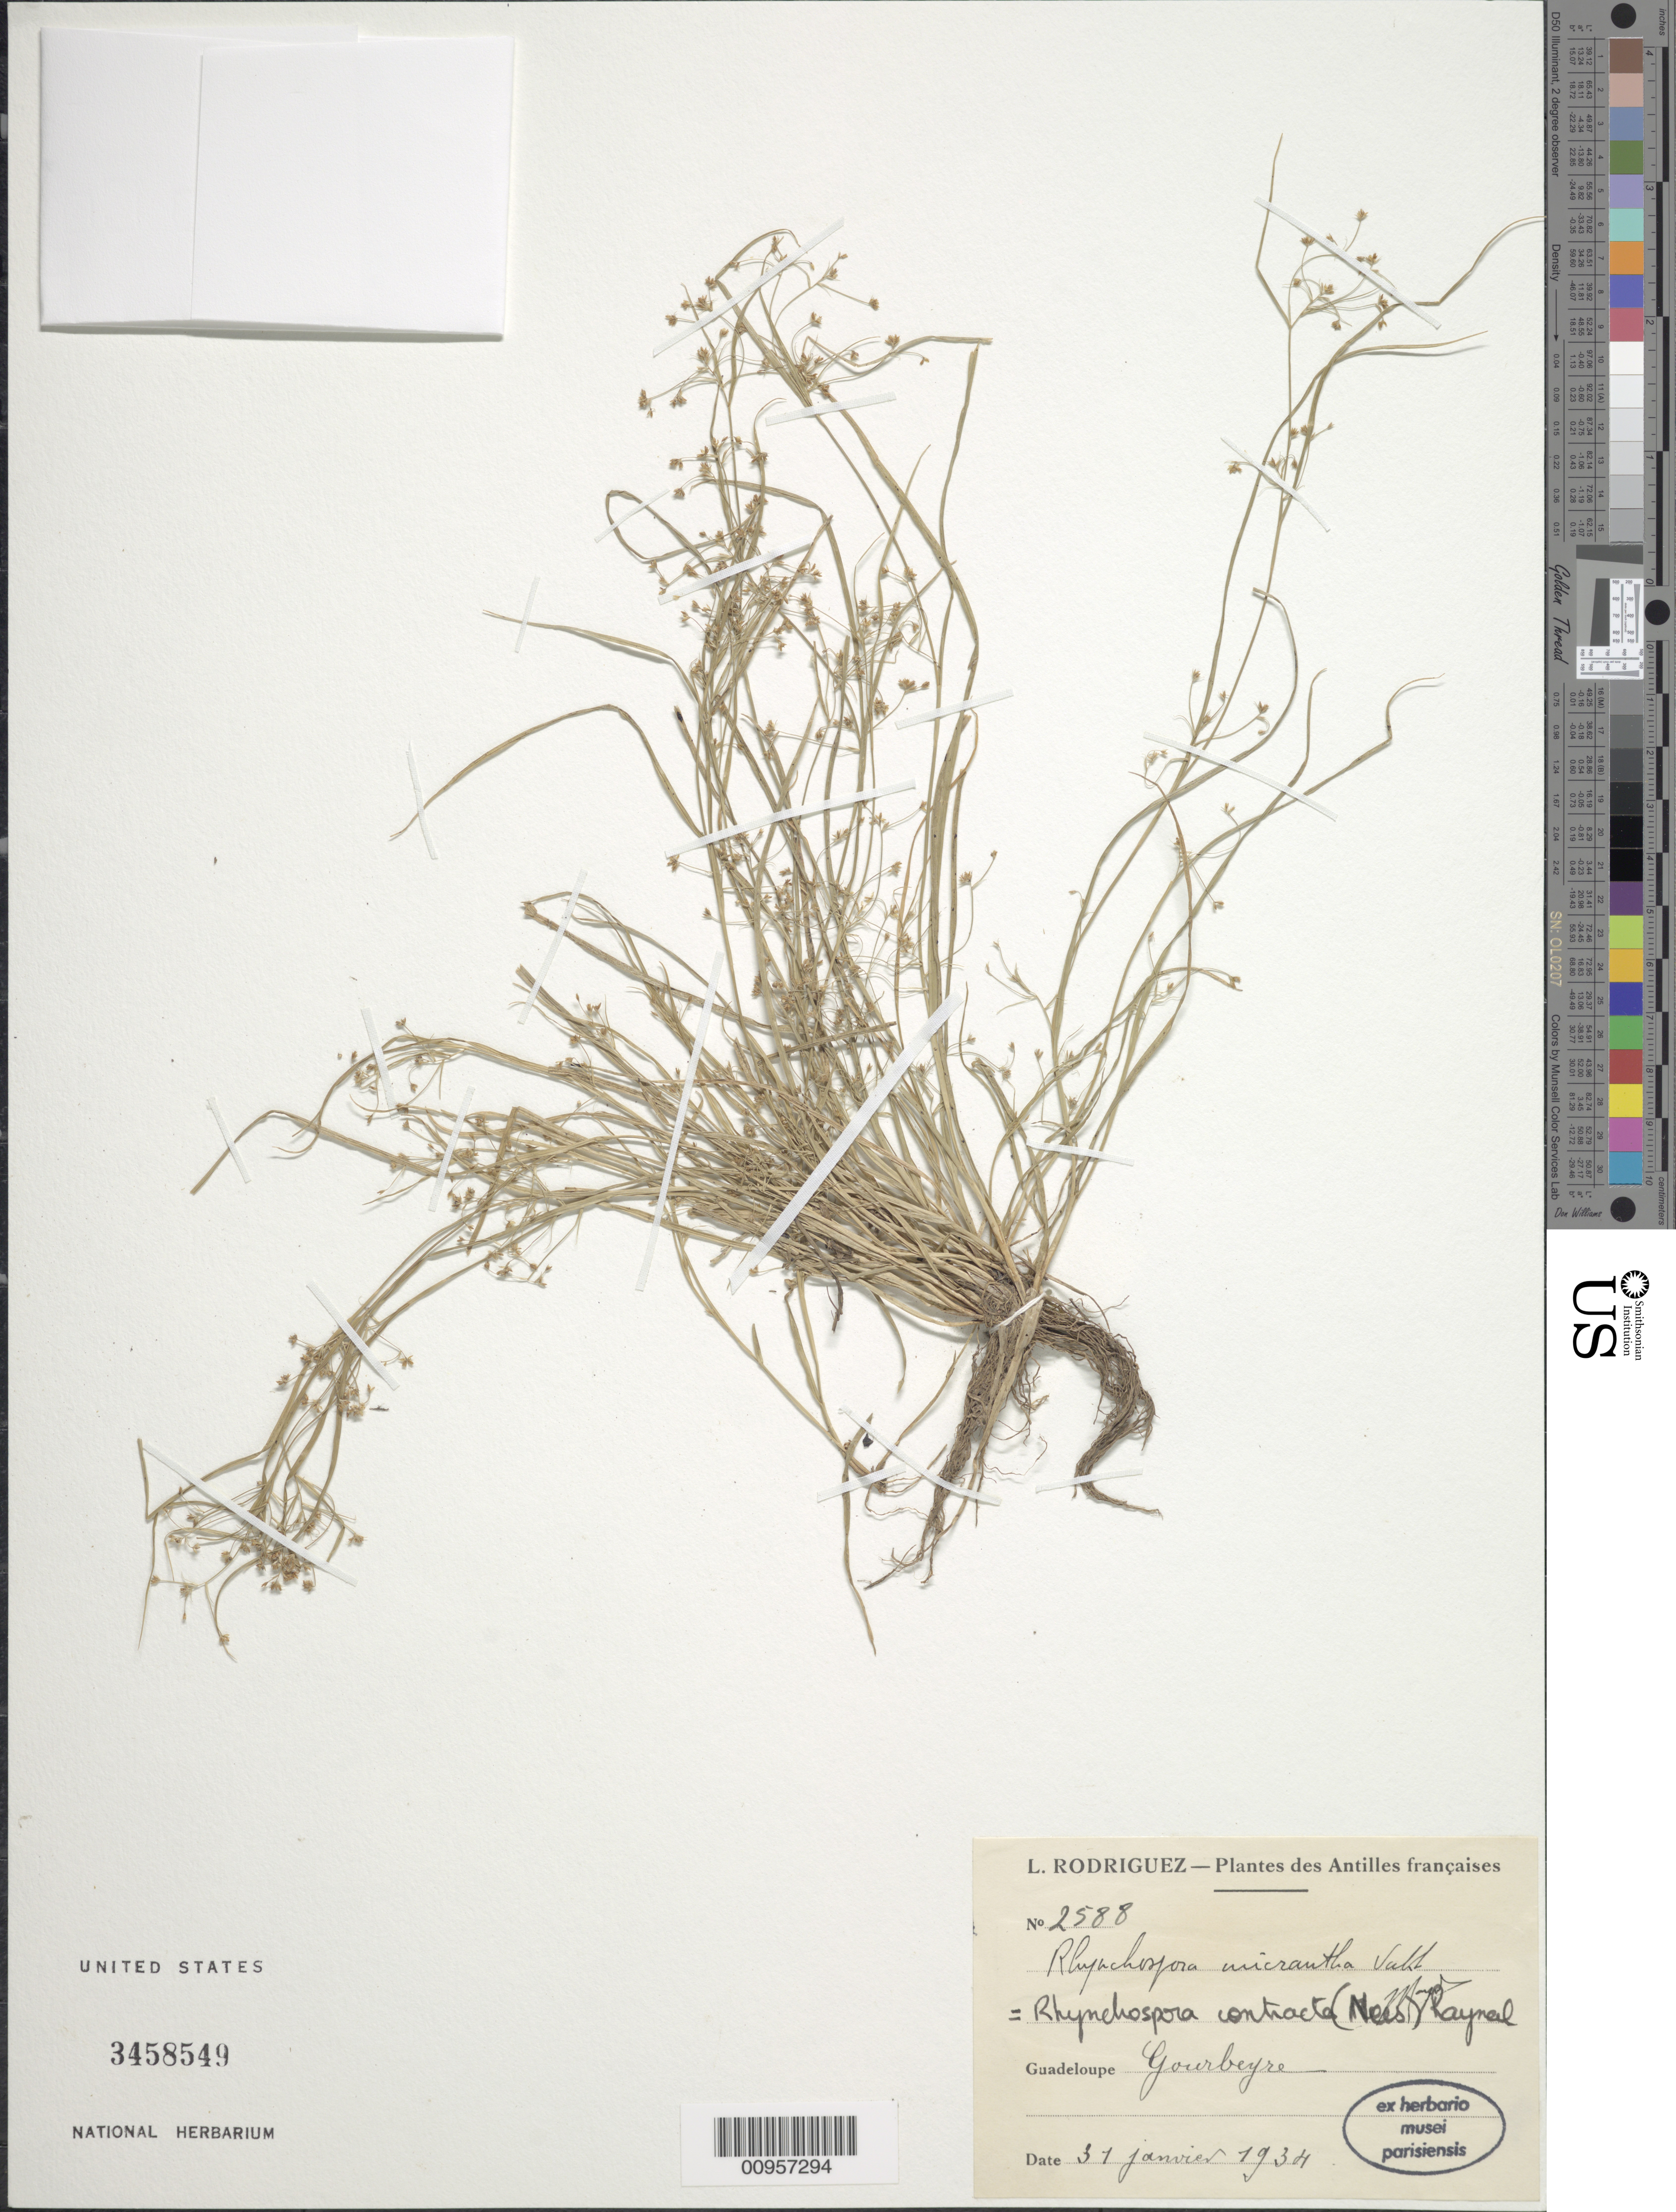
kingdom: Plantae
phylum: Tracheophyta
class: Liliopsida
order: Poales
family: Cyperaceae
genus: Rhynchospora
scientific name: Rhynchospora contracta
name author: (Nees) J. Raynal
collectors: L. Rodriguez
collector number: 2588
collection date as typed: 31 Jan 1934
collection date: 1934-01-31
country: Guadeloupe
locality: Gourbeyre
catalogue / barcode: US 3458549